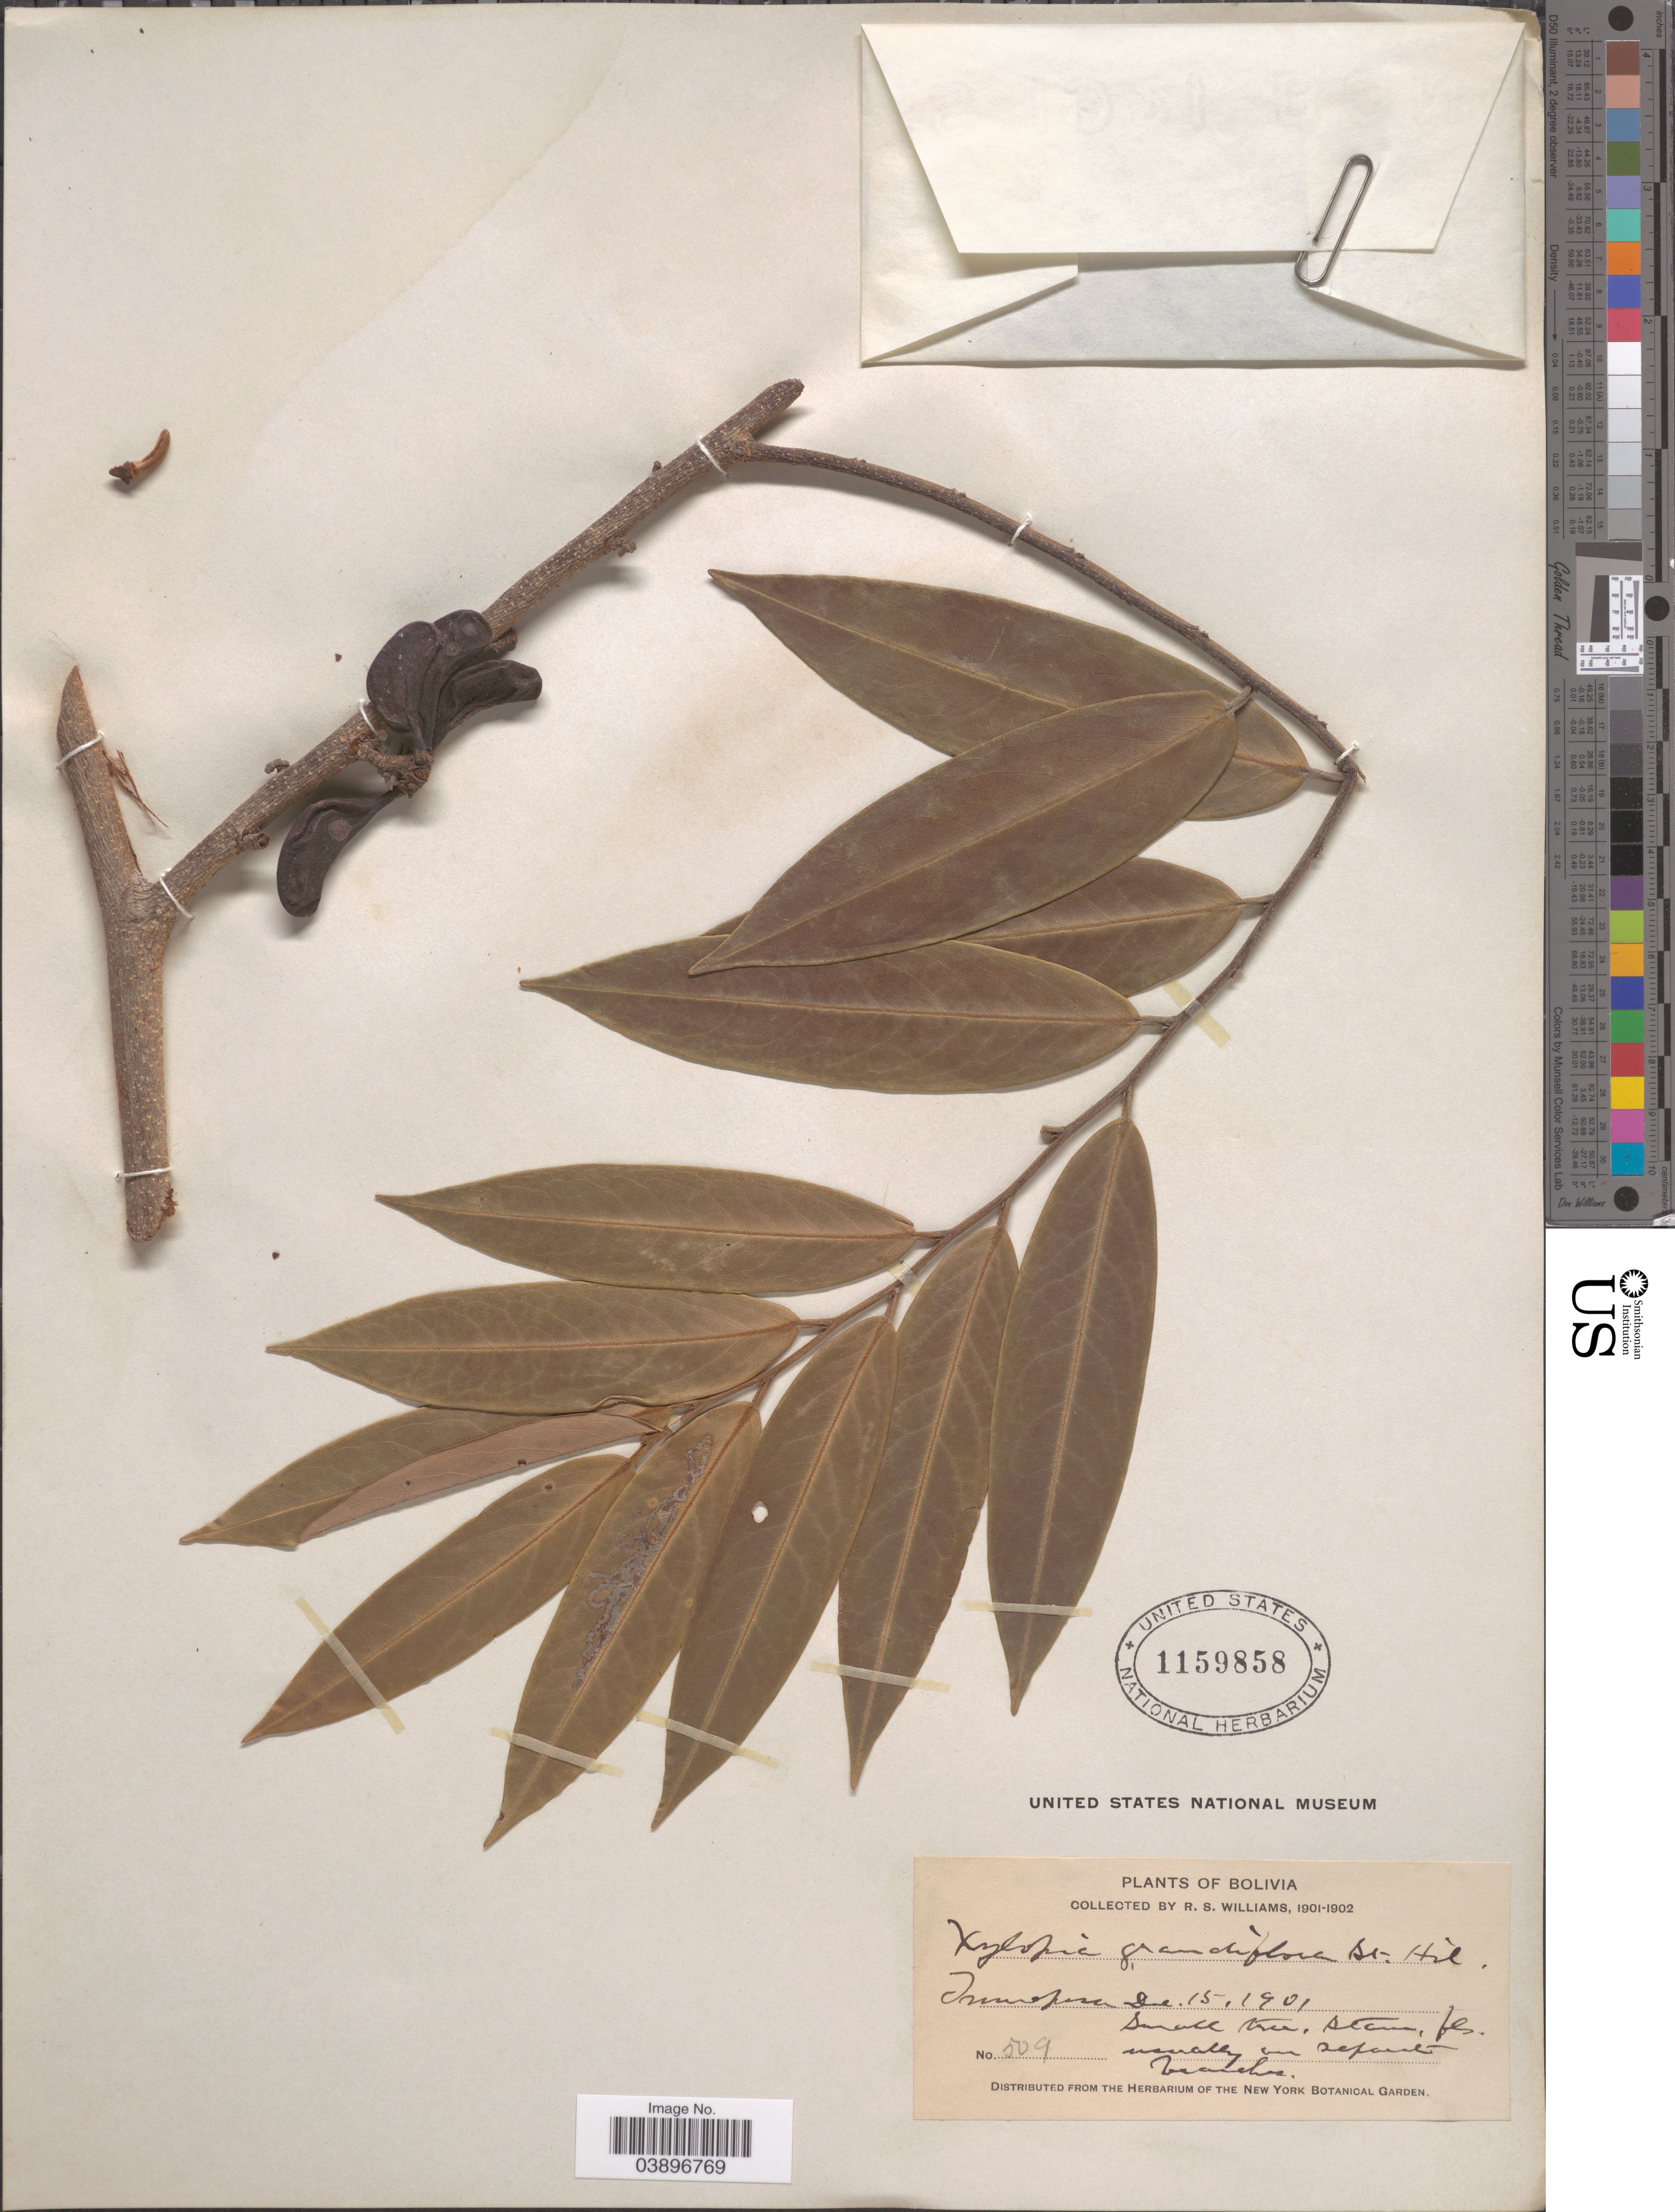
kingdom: Plantae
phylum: Tracheophyta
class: Magnoliopsida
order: Magnoliales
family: Annonaceae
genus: Xylopia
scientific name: Xylopia aromatica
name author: (Lam.) Mart.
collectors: R. S. Williams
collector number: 509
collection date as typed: Dec. 15, 1901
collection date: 1901-12-15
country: Bolivia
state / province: La Paz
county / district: Iturralde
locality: Tumupasa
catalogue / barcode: US 1159858